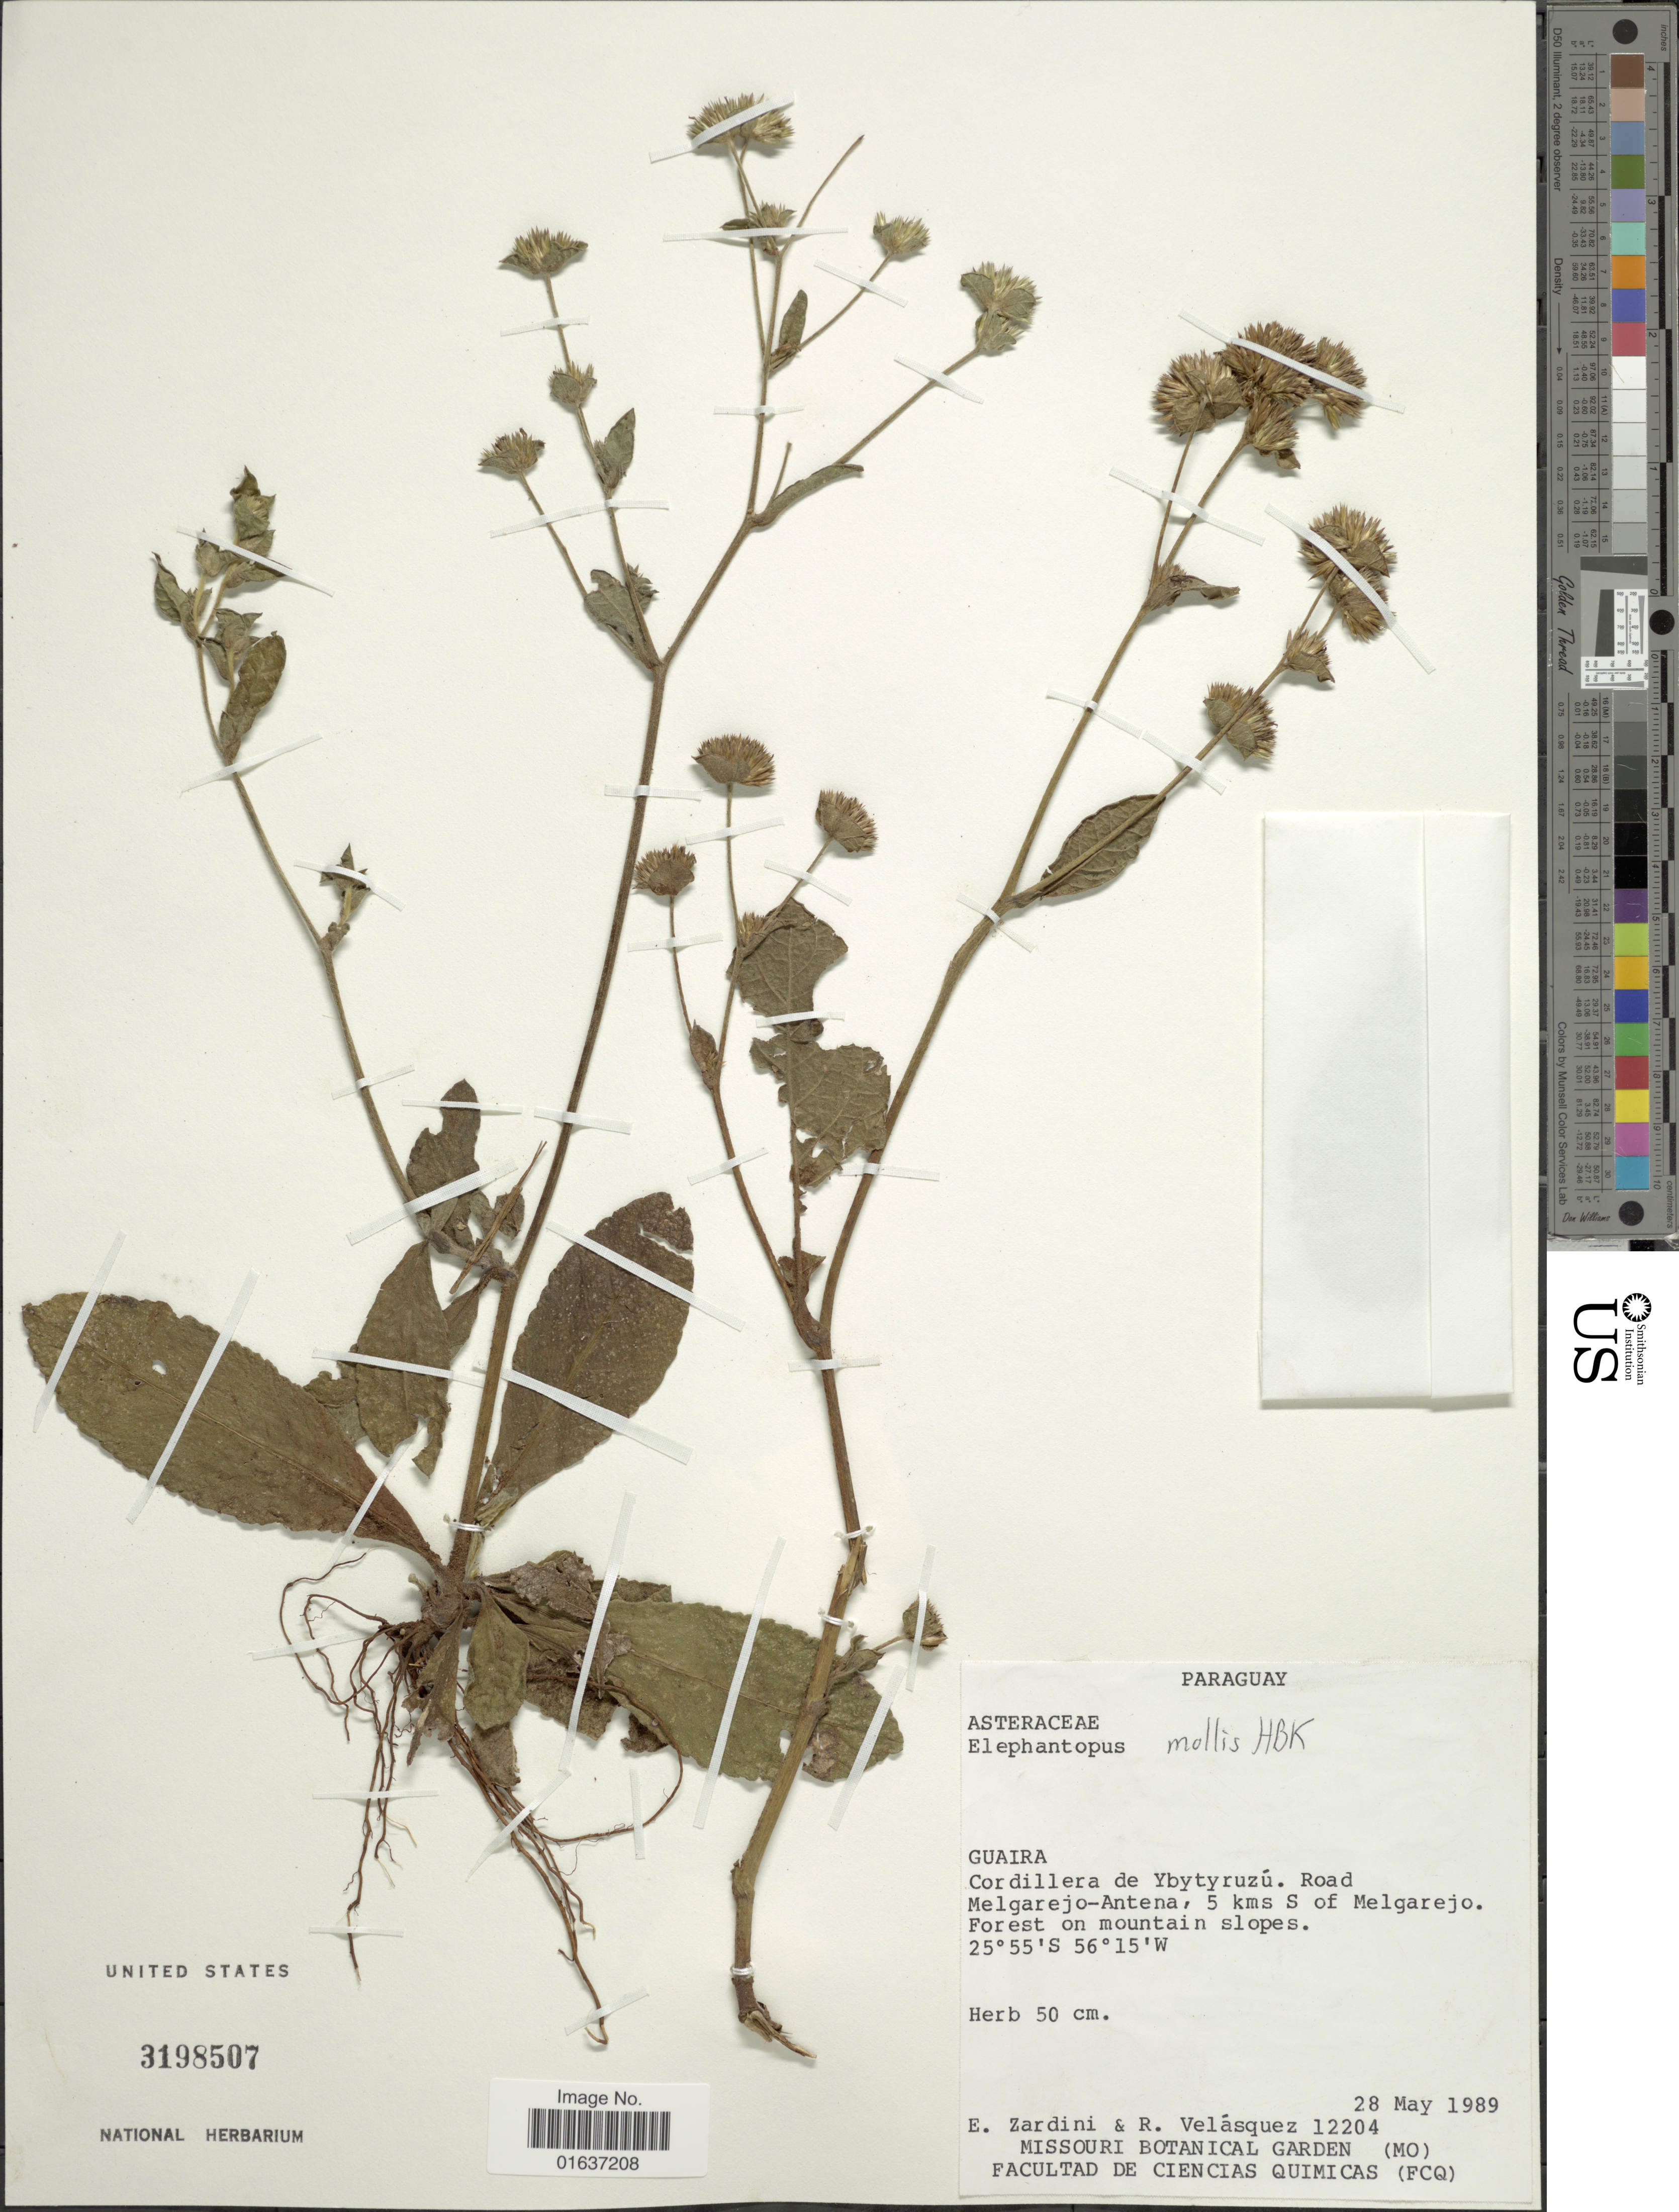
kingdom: Plantae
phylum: Tracheophyta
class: Magnoliopsida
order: Asterales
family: Asteraceae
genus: Elephantopus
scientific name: Elephantopus mollis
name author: Kunth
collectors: E. M. Zardini & R. Velásquez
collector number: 12204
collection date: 1989-05-28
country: Paraguay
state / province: Guaira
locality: Cordillera de Ybutyruzú, road Melgarejo-Antena, 5 kms S of Melgarejo, forest on mountain slopes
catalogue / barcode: US 3198507